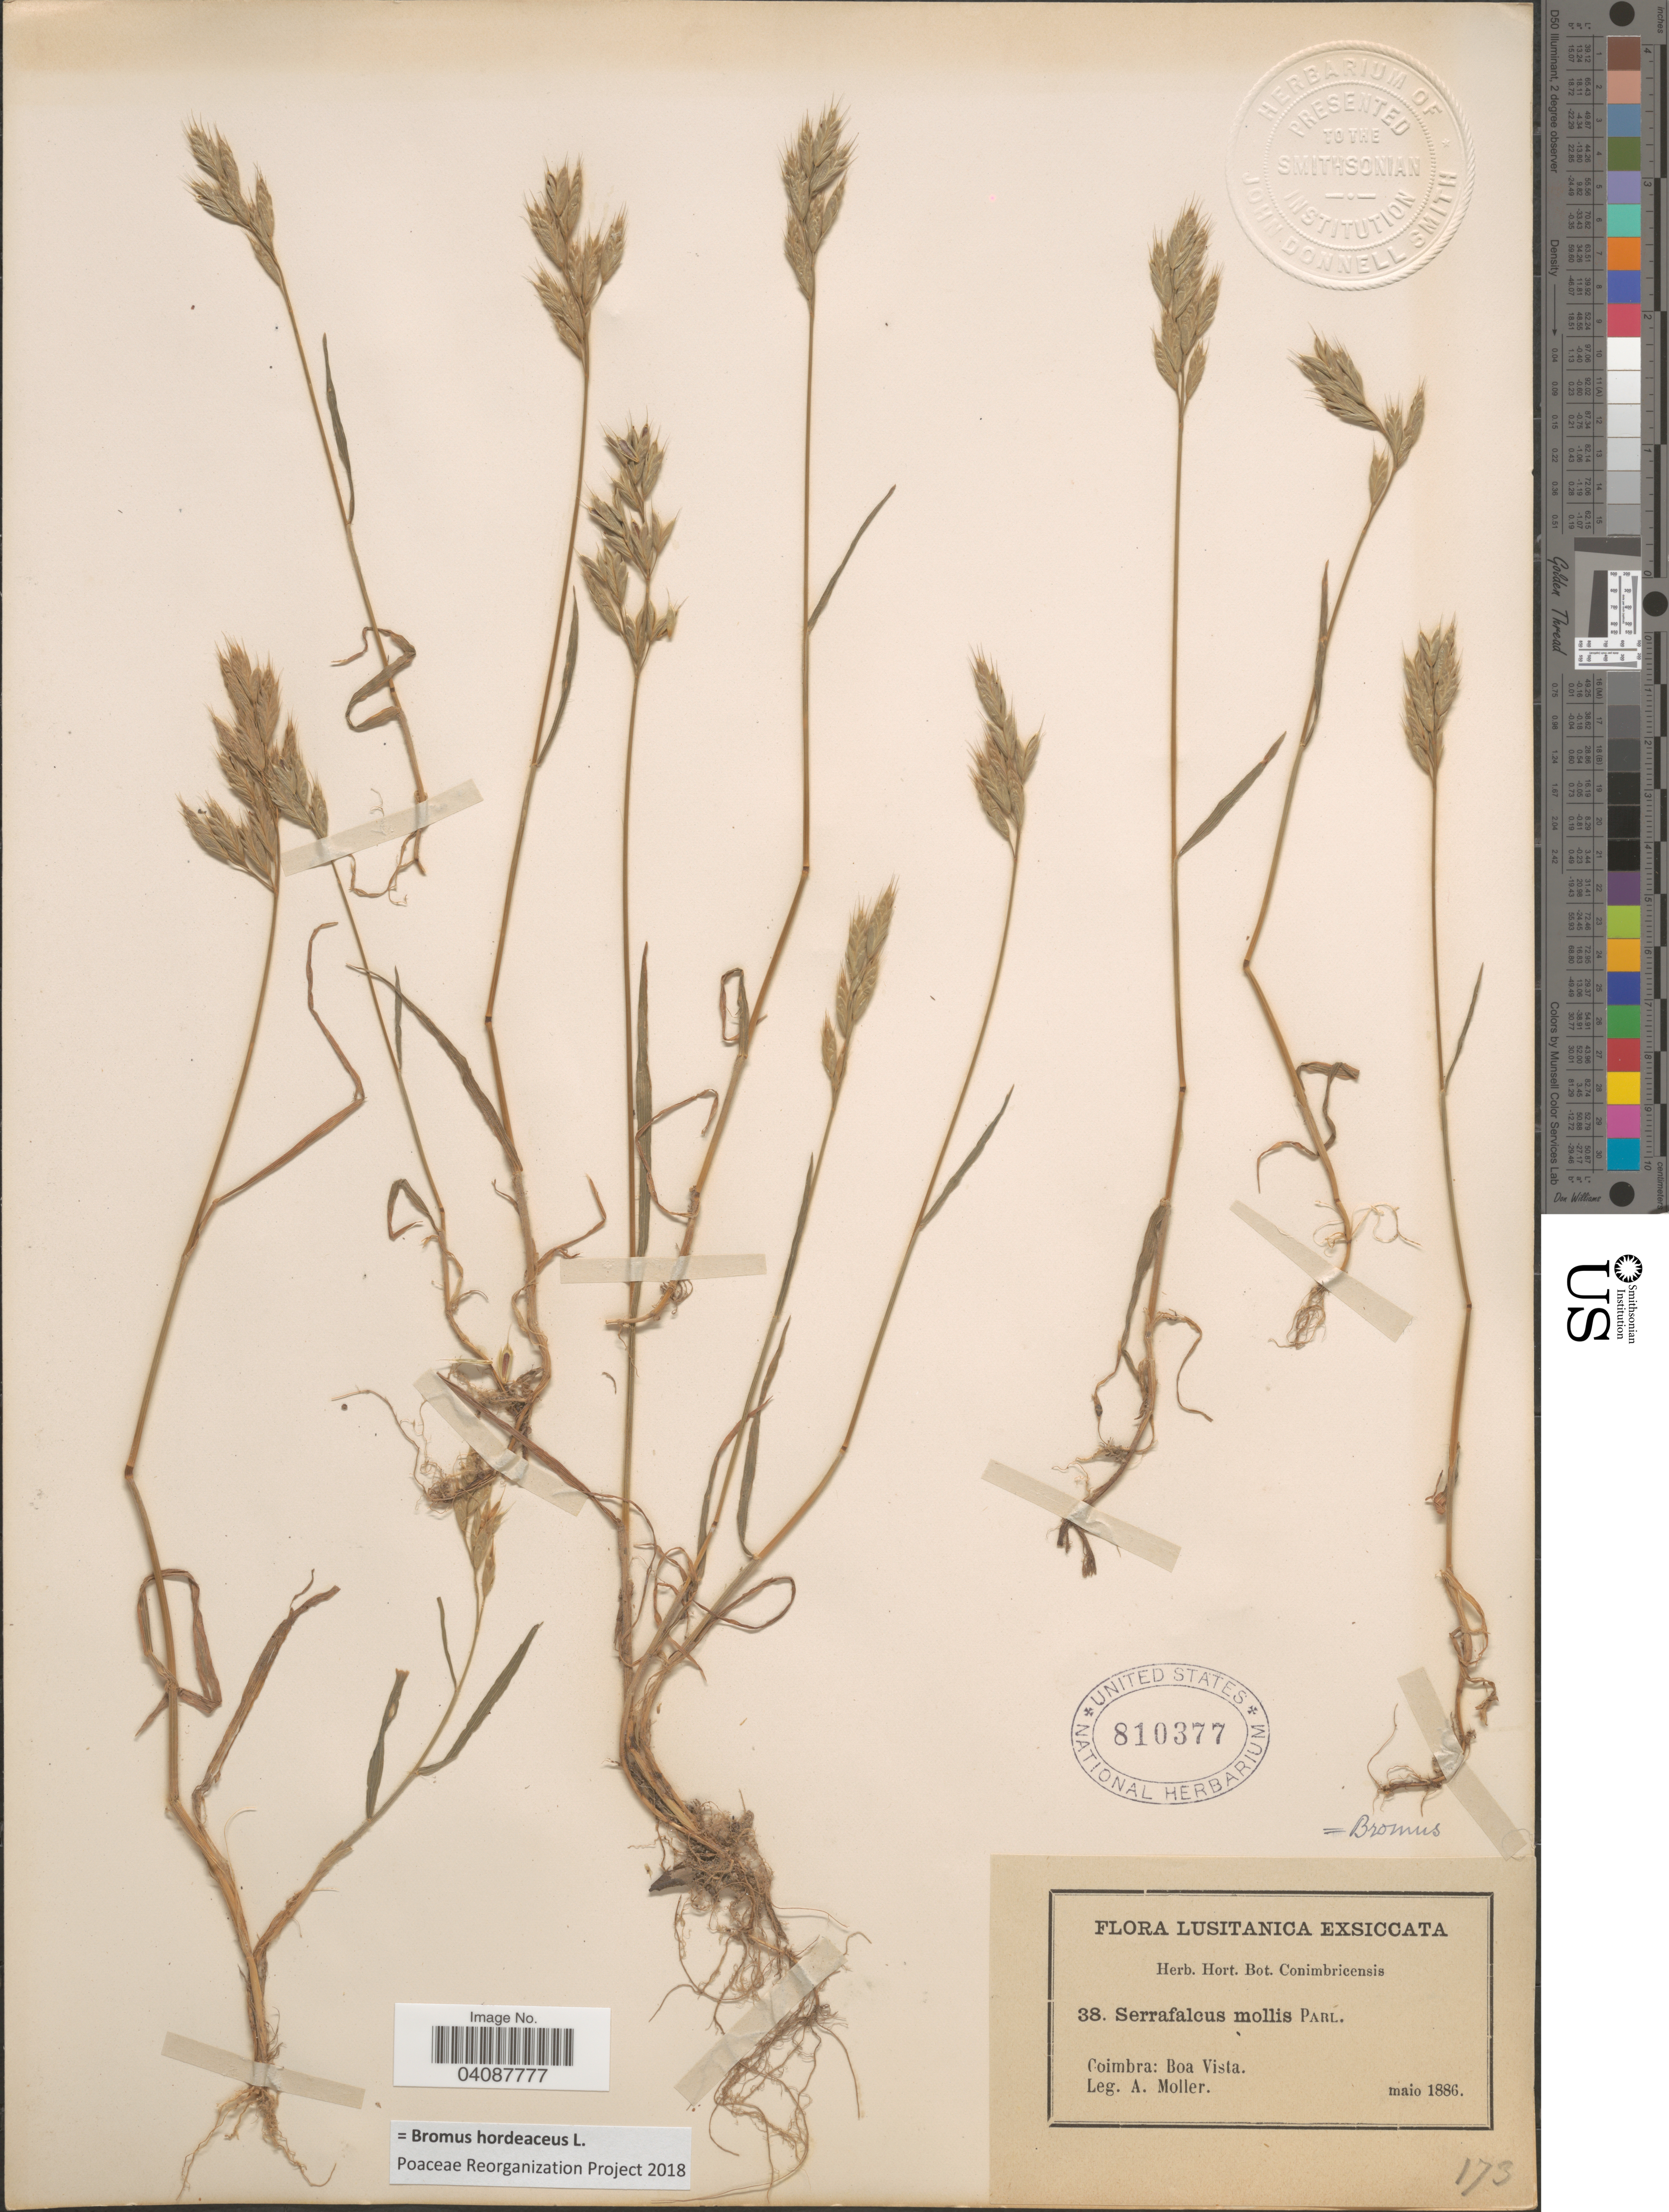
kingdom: Plantae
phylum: Tracheophyta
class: Liliopsida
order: Poales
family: Poaceae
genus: Bromus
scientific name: Bromus hordeaceus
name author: L.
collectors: A. Moller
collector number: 38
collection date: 1886-05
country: Portugal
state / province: Coimbra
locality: Lusitanica. Boa Vista.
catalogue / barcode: US 810377